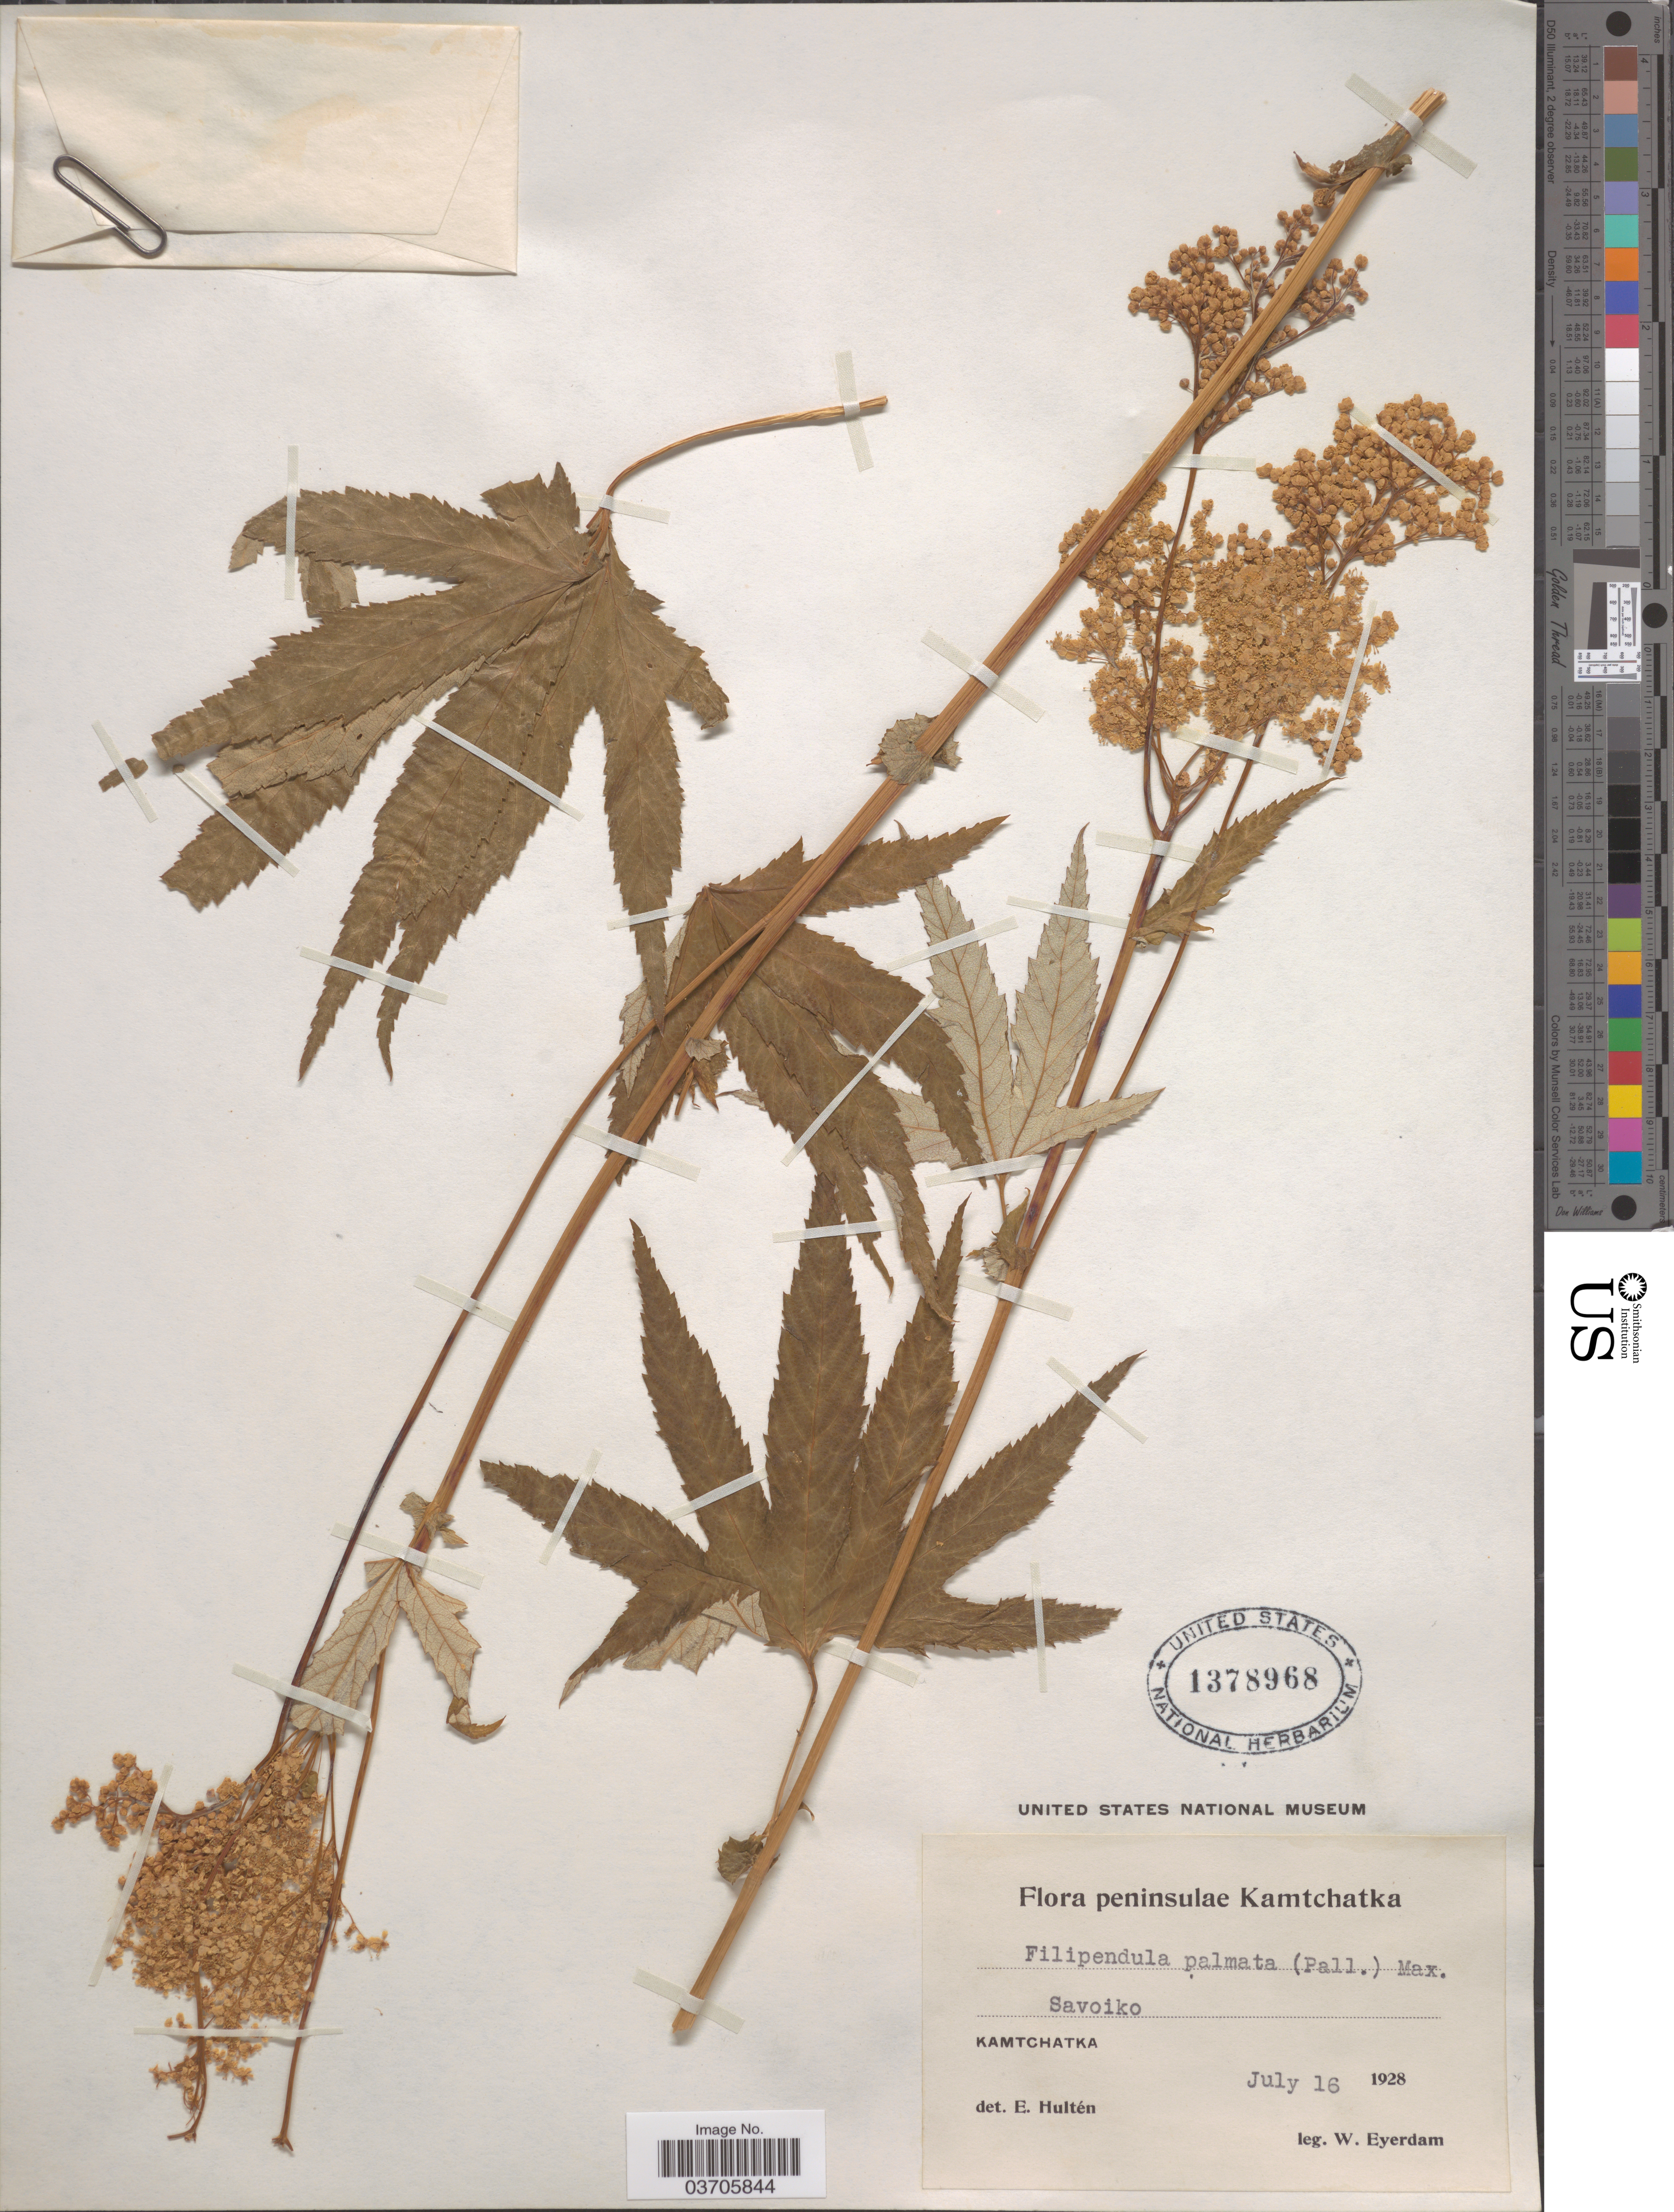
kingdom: Plantae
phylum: Tracheophyta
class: Magnoliopsida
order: Rosales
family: Rosaceae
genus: Filipendula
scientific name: Filipendula palmata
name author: Maxim.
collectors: E. Eyerdam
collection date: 1928-07-16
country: Russian Federation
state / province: Kamchatka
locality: Peninsulae Kamtchatka. Kamtchatka.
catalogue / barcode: US 1378968